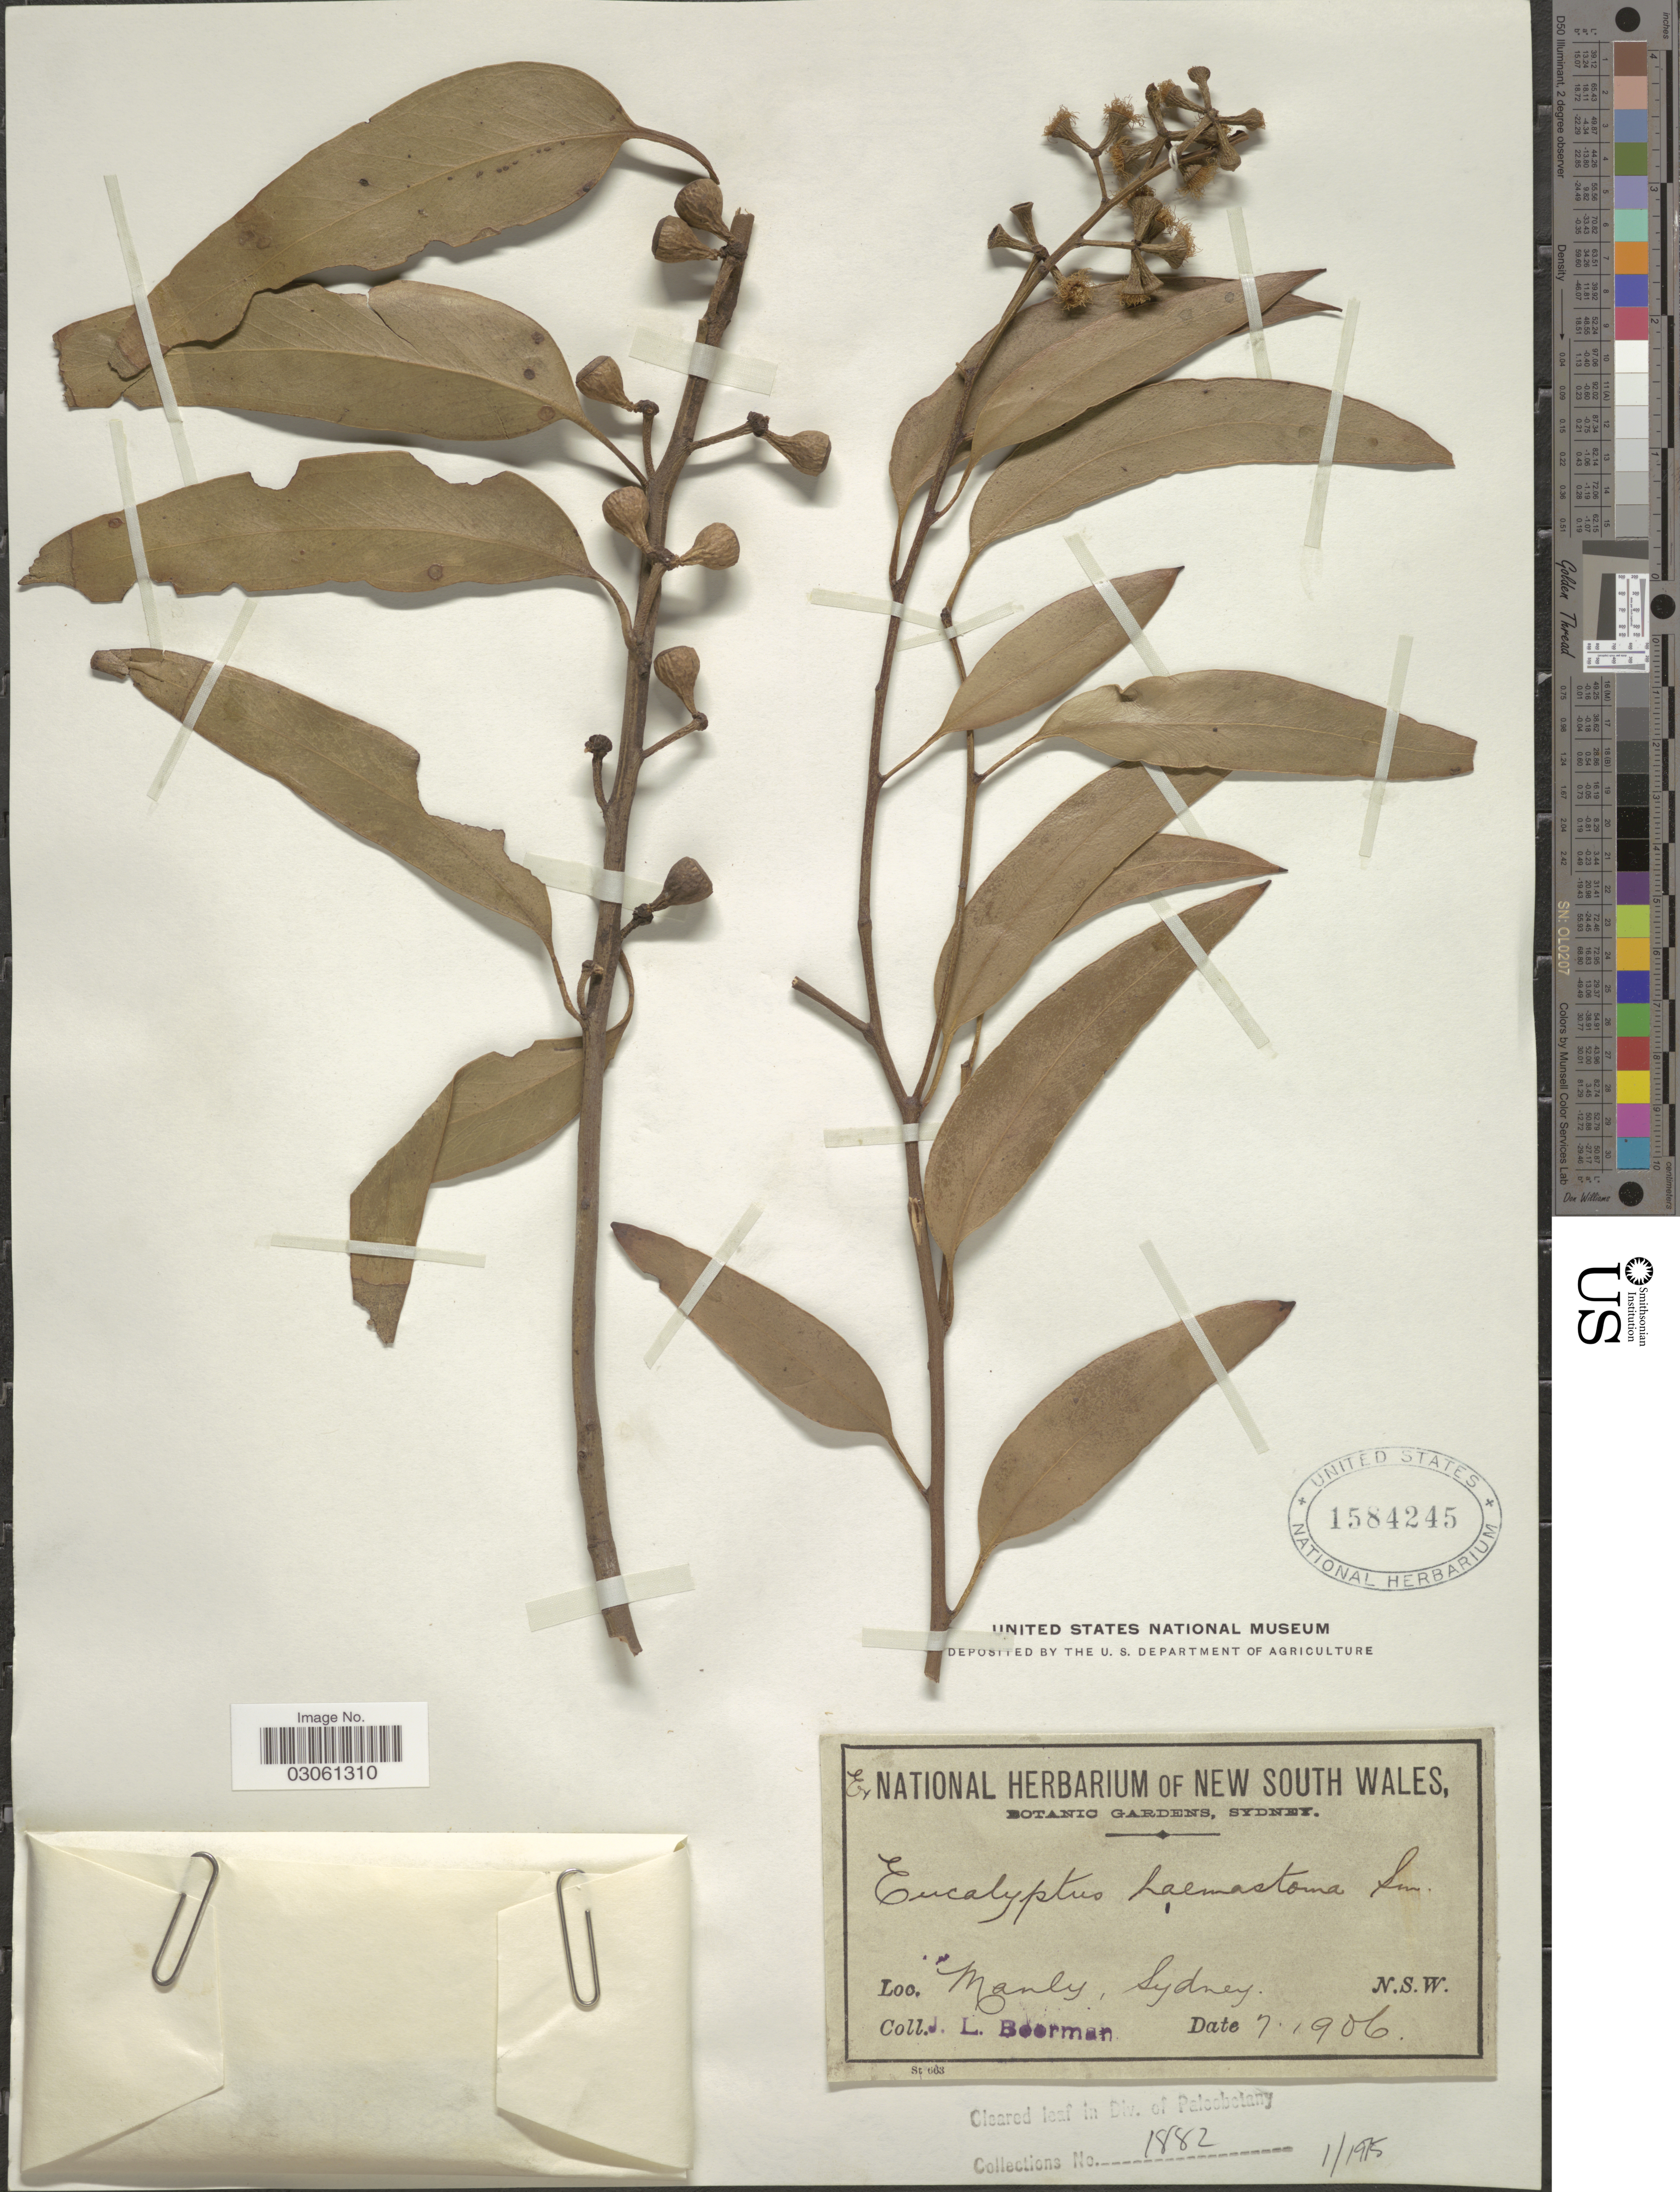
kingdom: Plantae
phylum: Tracheophyta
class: Magnoliopsida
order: Myrtales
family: Myrtaceae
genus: Eucalyptus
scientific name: Eucalyptus haemastoma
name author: Sm.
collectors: J. Boorman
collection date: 1906-07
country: Australia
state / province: New South Wales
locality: Manly, Sydney, N.S.W.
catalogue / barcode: US 1584245